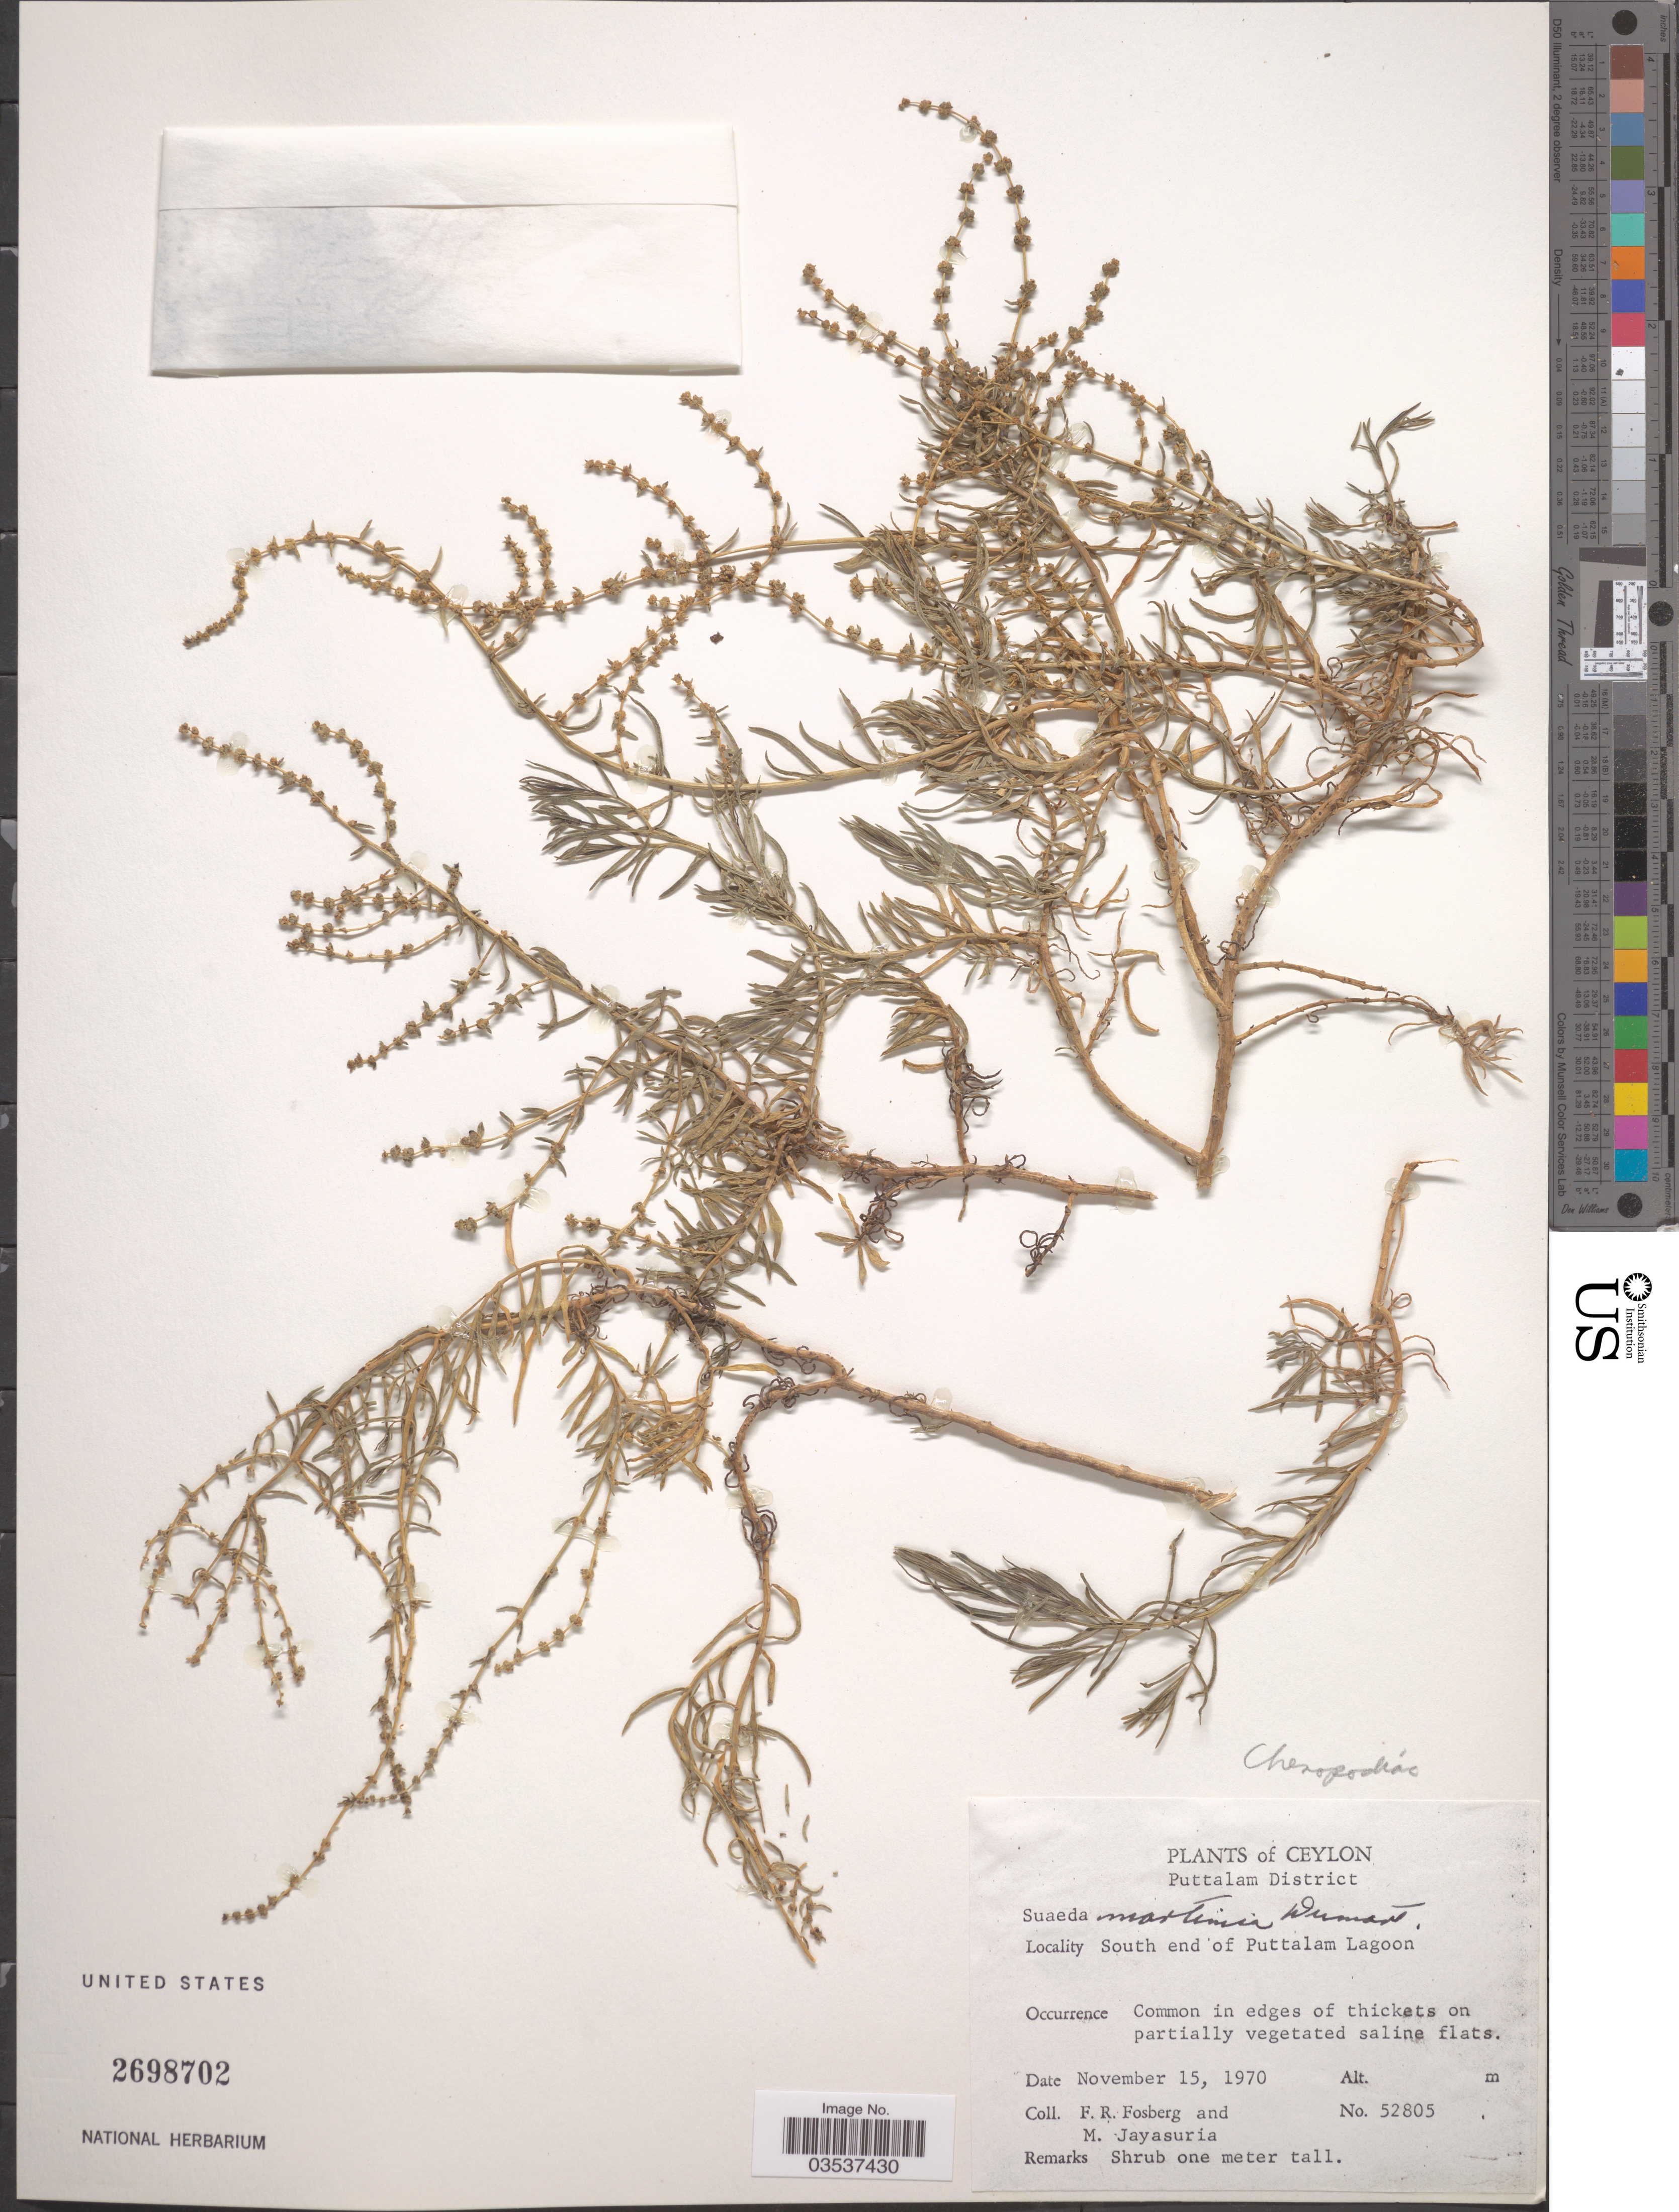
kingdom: Plantae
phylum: Tracheophyta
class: Magnoliopsida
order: Caryophyllales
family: Amaranthaceae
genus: Suaeda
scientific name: Suaeda maritima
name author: (L.) Dumort.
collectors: F. R. Fosberg & M. Jayasuria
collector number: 52805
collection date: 1970-11-15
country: Sri Lanka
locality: Ceylon. Puttalam District. South end of Puttalam Lagoon.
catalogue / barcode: US 2698702